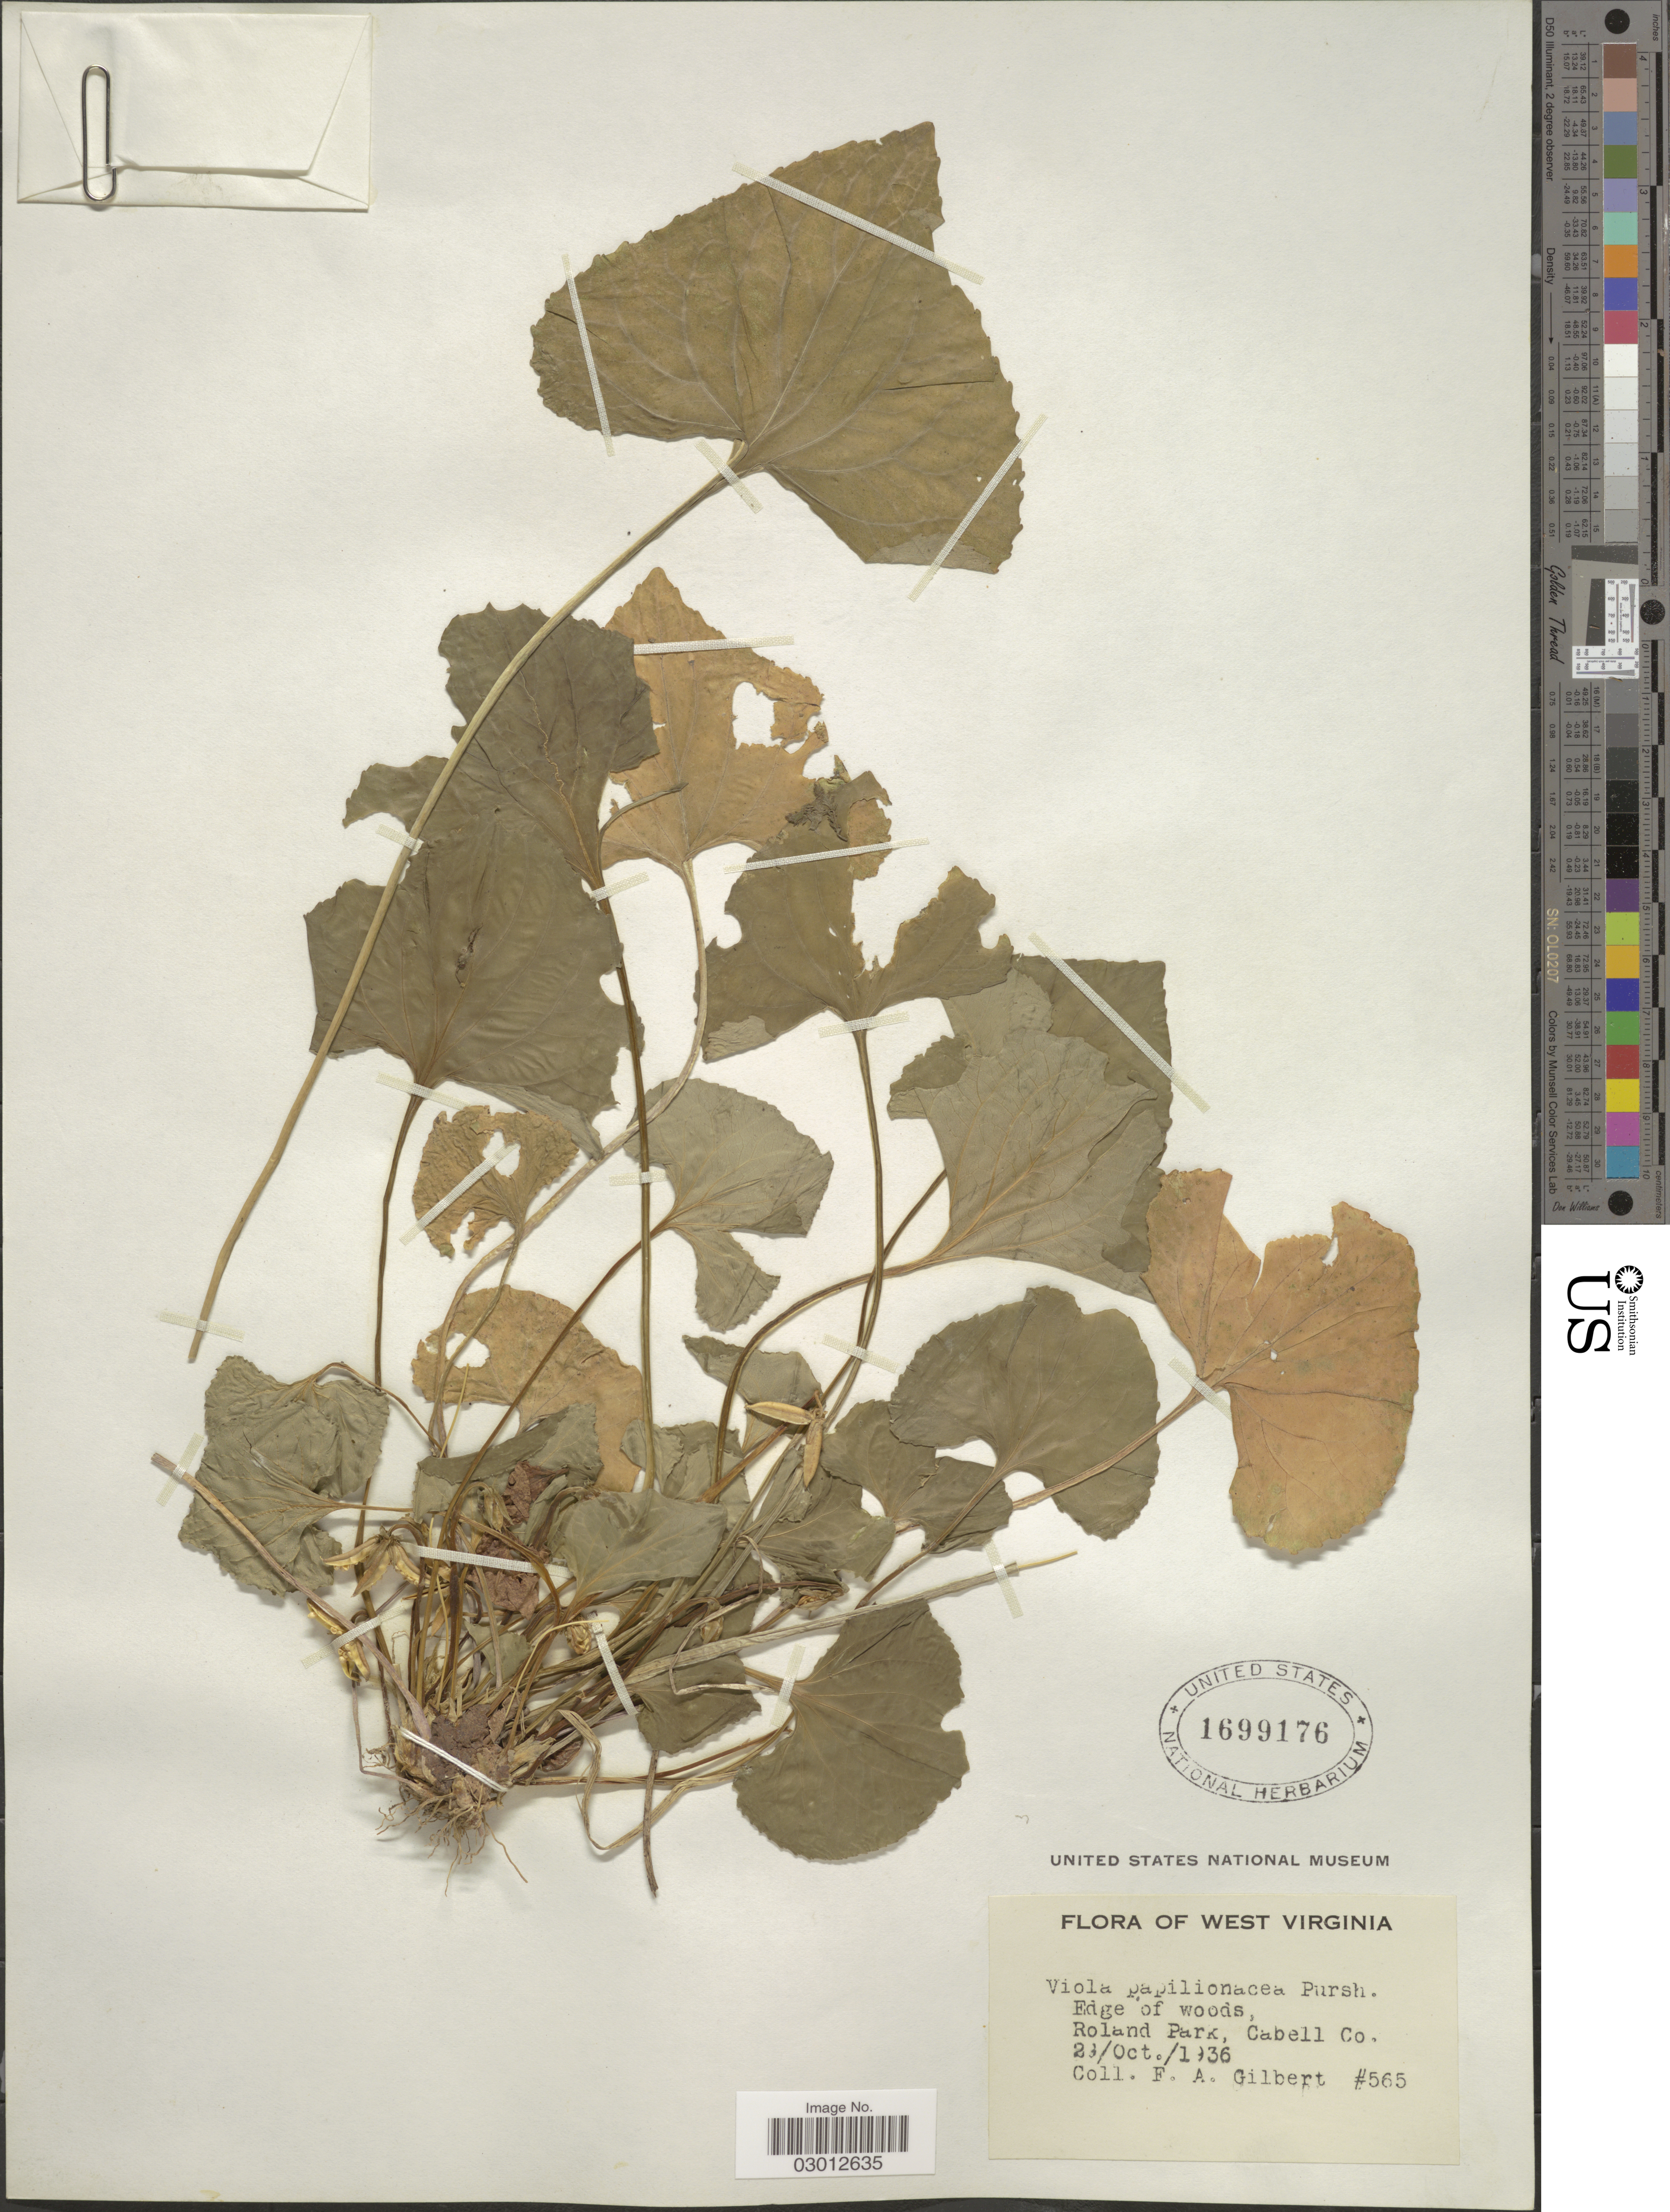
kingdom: Plantae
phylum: Tracheophyta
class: Magnoliopsida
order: Malpighiales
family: Violaceae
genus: Viola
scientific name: Viola papilionacea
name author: Pursh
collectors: F. A. Gilbert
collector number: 565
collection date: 1936-10-23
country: United States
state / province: West Virginia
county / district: Cabell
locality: Roland Park, Cabell Co.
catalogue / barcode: US 1699176